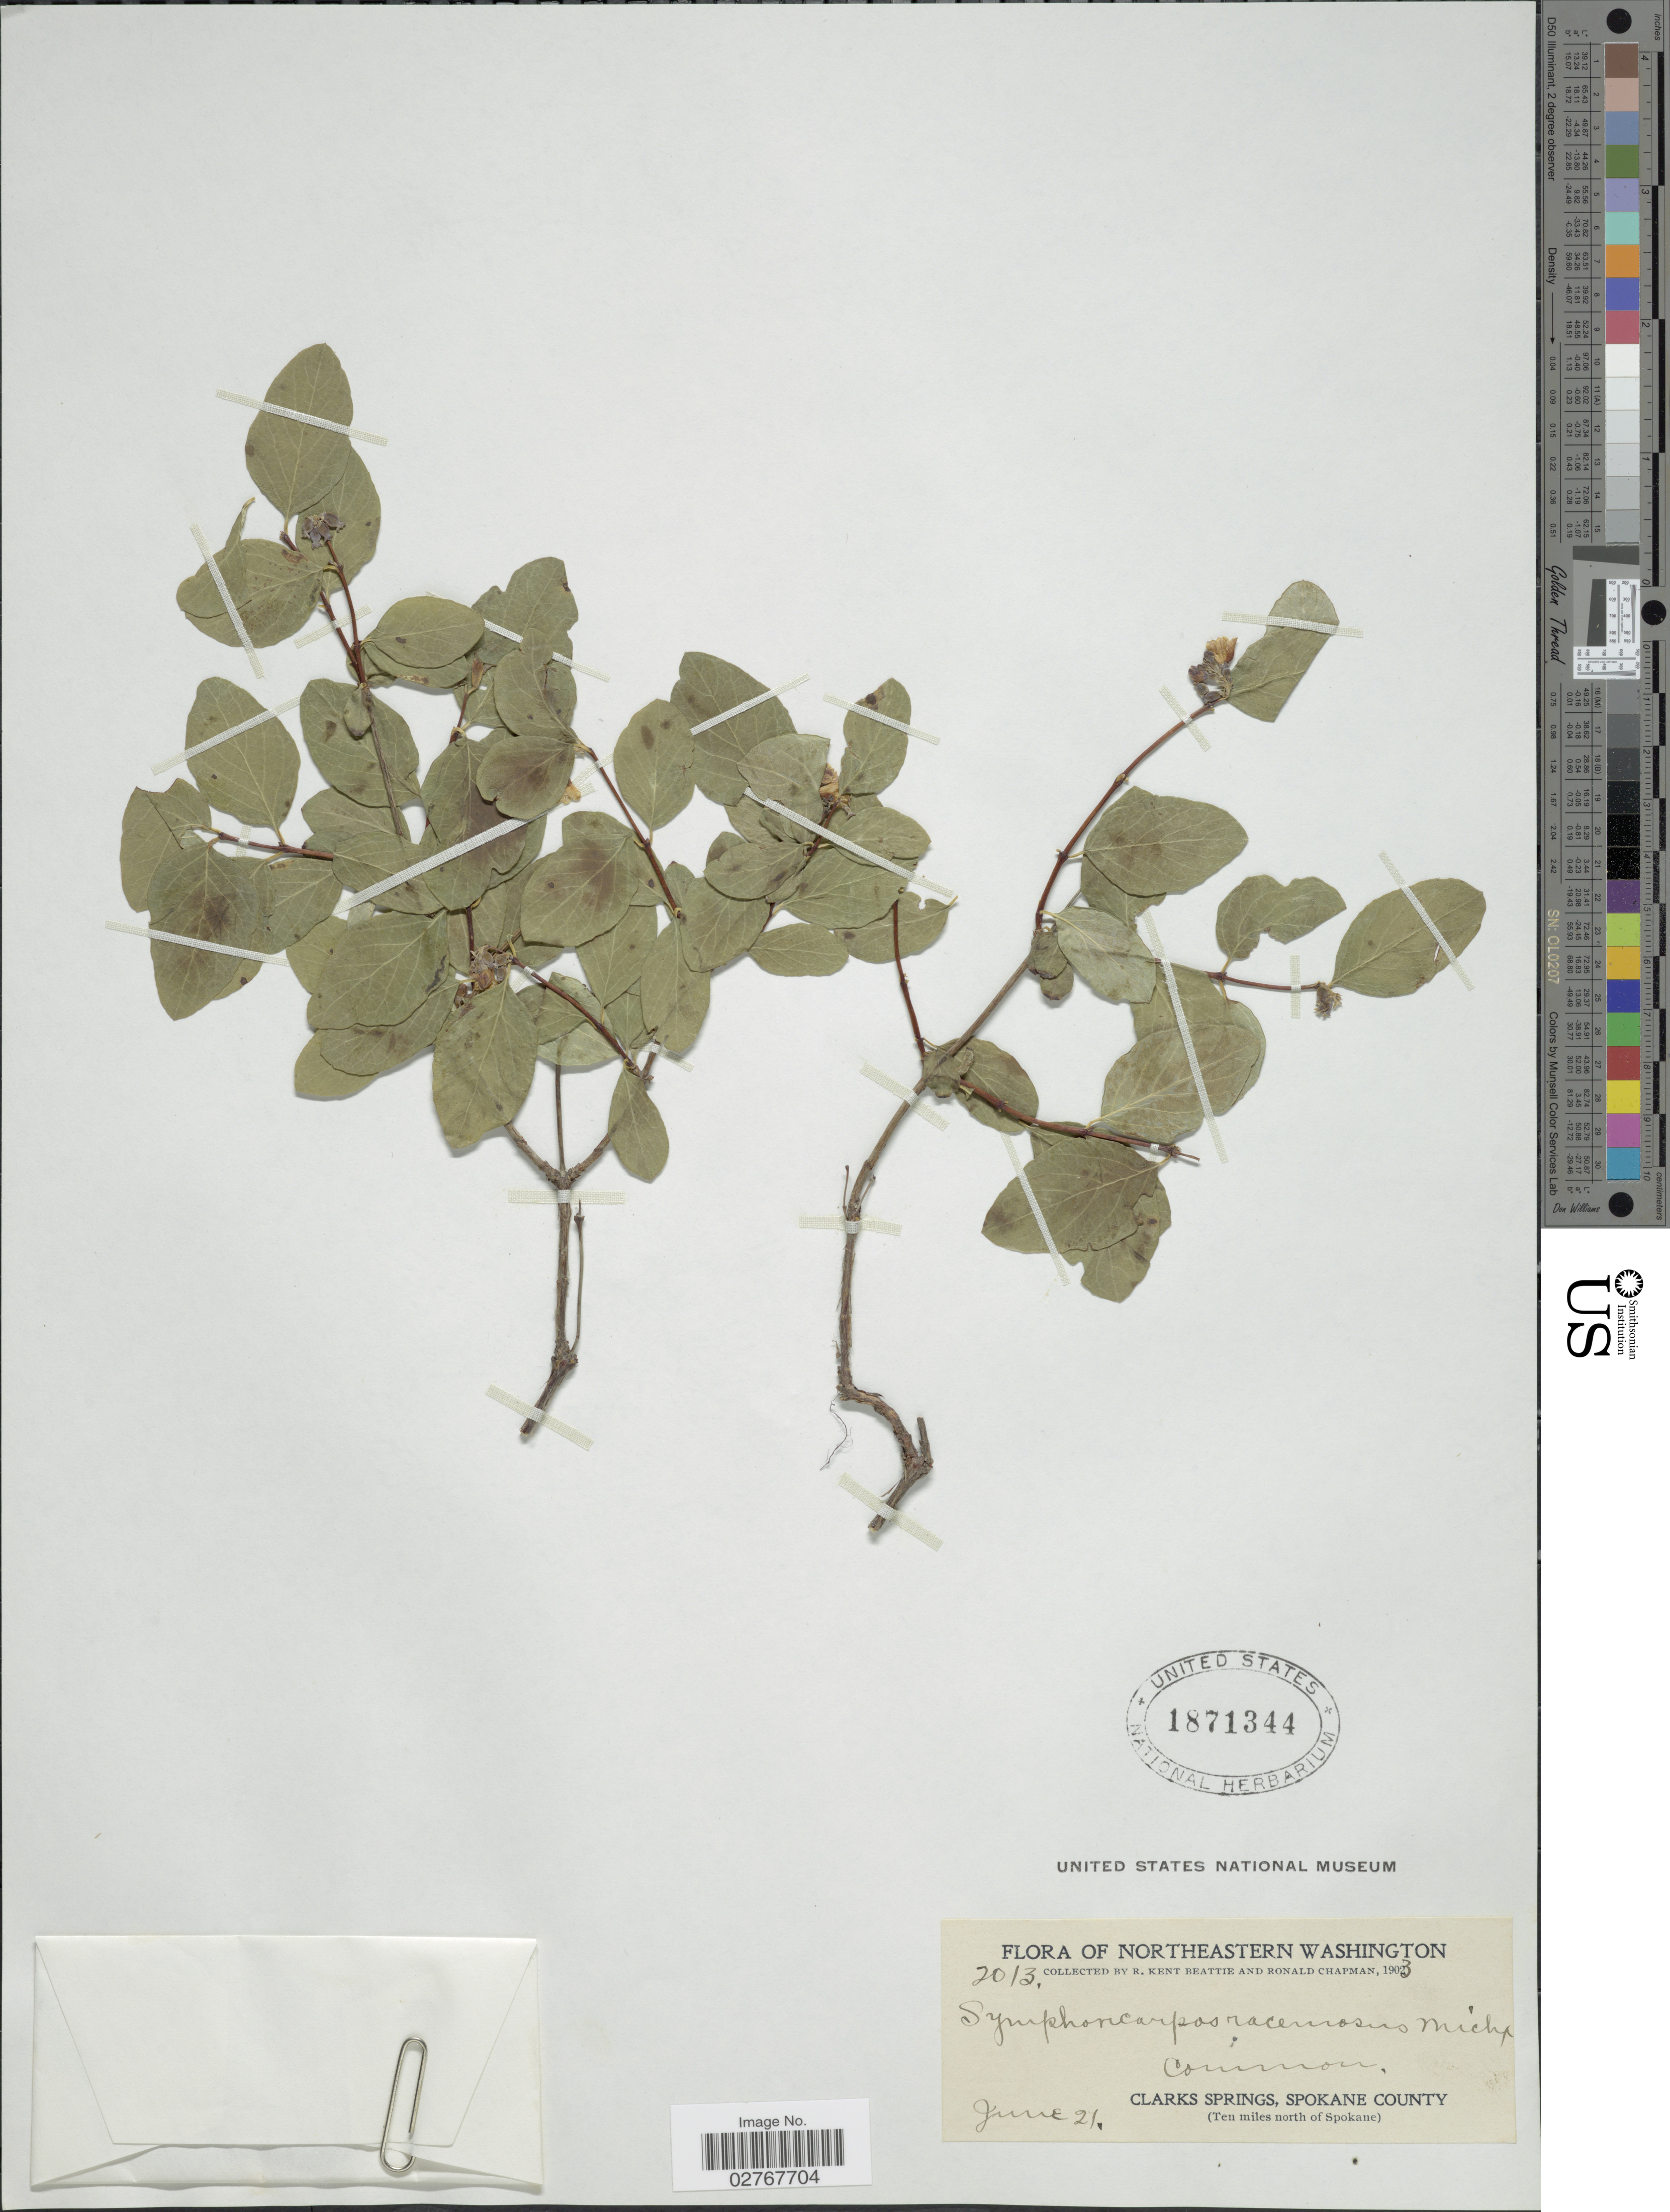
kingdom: Plantae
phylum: Tracheophyta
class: Magnoliopsida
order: Dipsacales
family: Caprifoliaceae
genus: Symphoricarpos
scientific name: Symphoricarpos rivularis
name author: Suksd.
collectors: R. K. Beattie & R. Chapman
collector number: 2013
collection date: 1903-06-21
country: United States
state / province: Washington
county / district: Spokane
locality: Northeastern Washington. Clarks Springs, Spokane County, (Ten miles north of Spokane)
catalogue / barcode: US 1871344